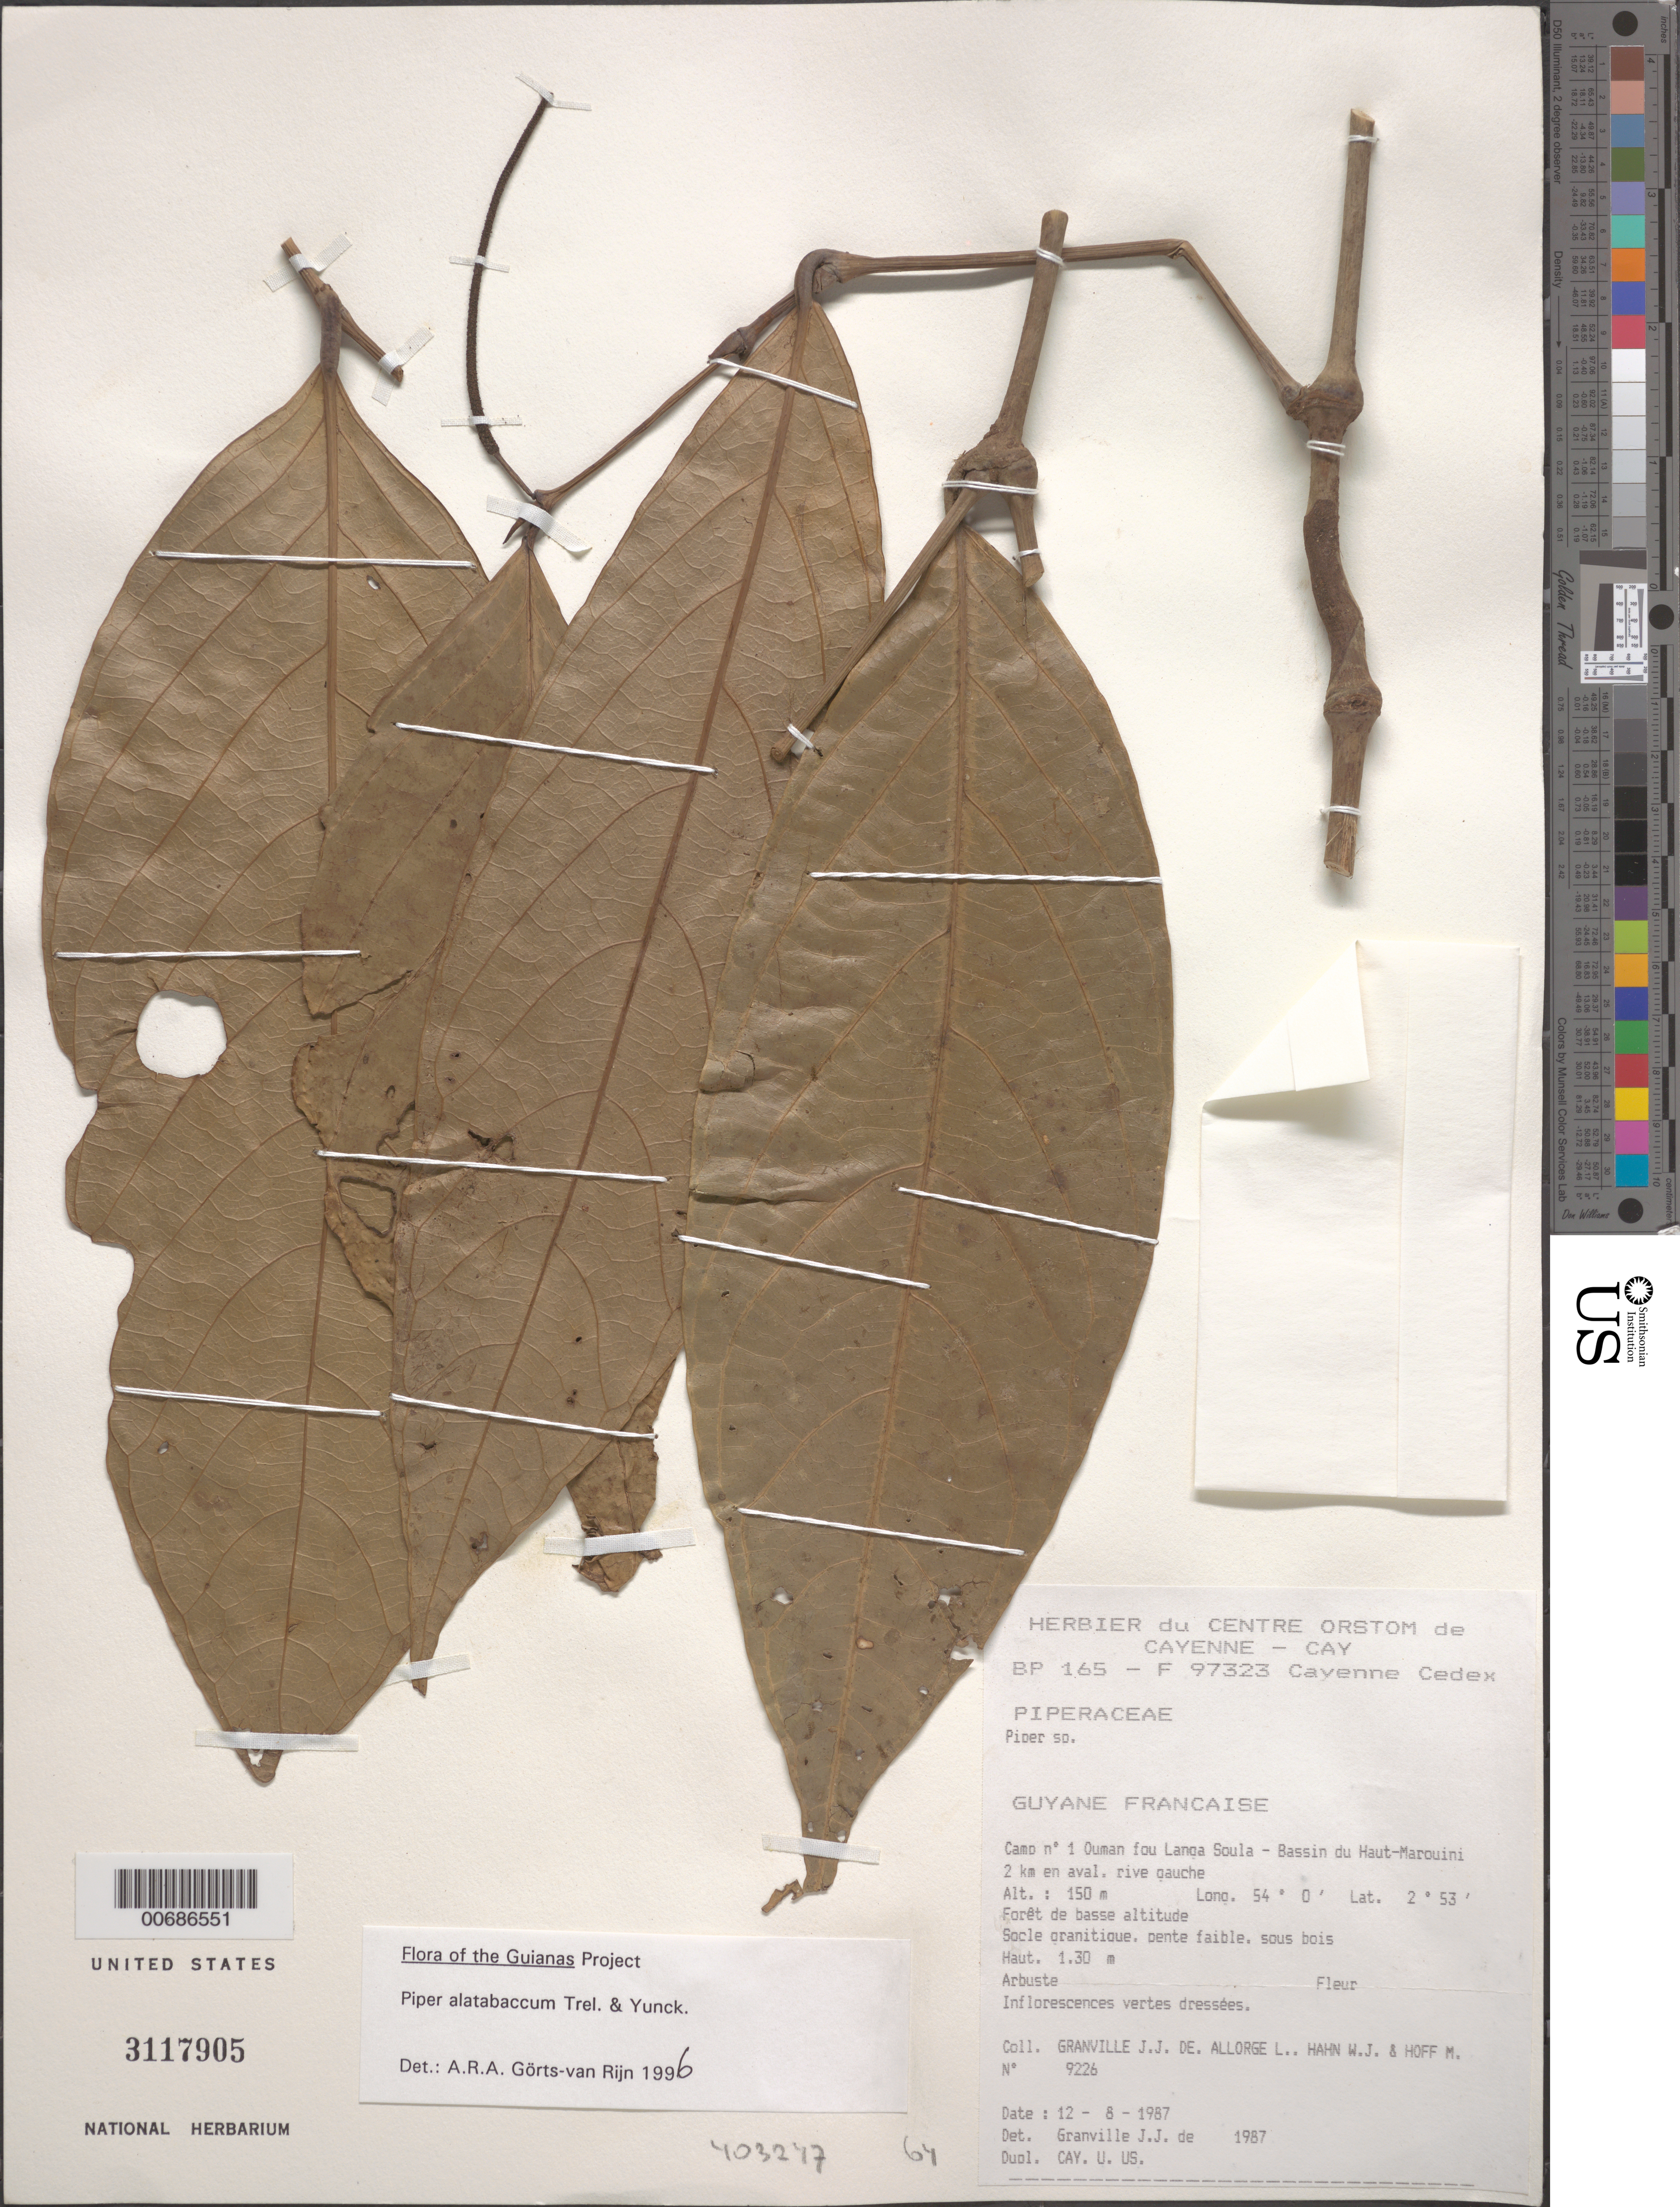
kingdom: Plantae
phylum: Tracheophyta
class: Magnoliopsida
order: Piperales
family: Piperaceae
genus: Piper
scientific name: Piper alatabaccum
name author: Trel. & Yunck.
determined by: Görts-van Rijn, A. R. A.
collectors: J.-J. de Granville, L. Allorge, W. J. Hahn & M. Hoff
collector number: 9226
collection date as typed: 12-Aug-87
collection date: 1987-08-12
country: French Guiana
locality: Camp #1, Ouman fou Langa Soula, Bassin du Haut-Marouini. 2 km en aval. Rive gauche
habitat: Forêt de basse altitude, socle granitique, pent faible, sous bois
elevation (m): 150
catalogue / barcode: US 3117905